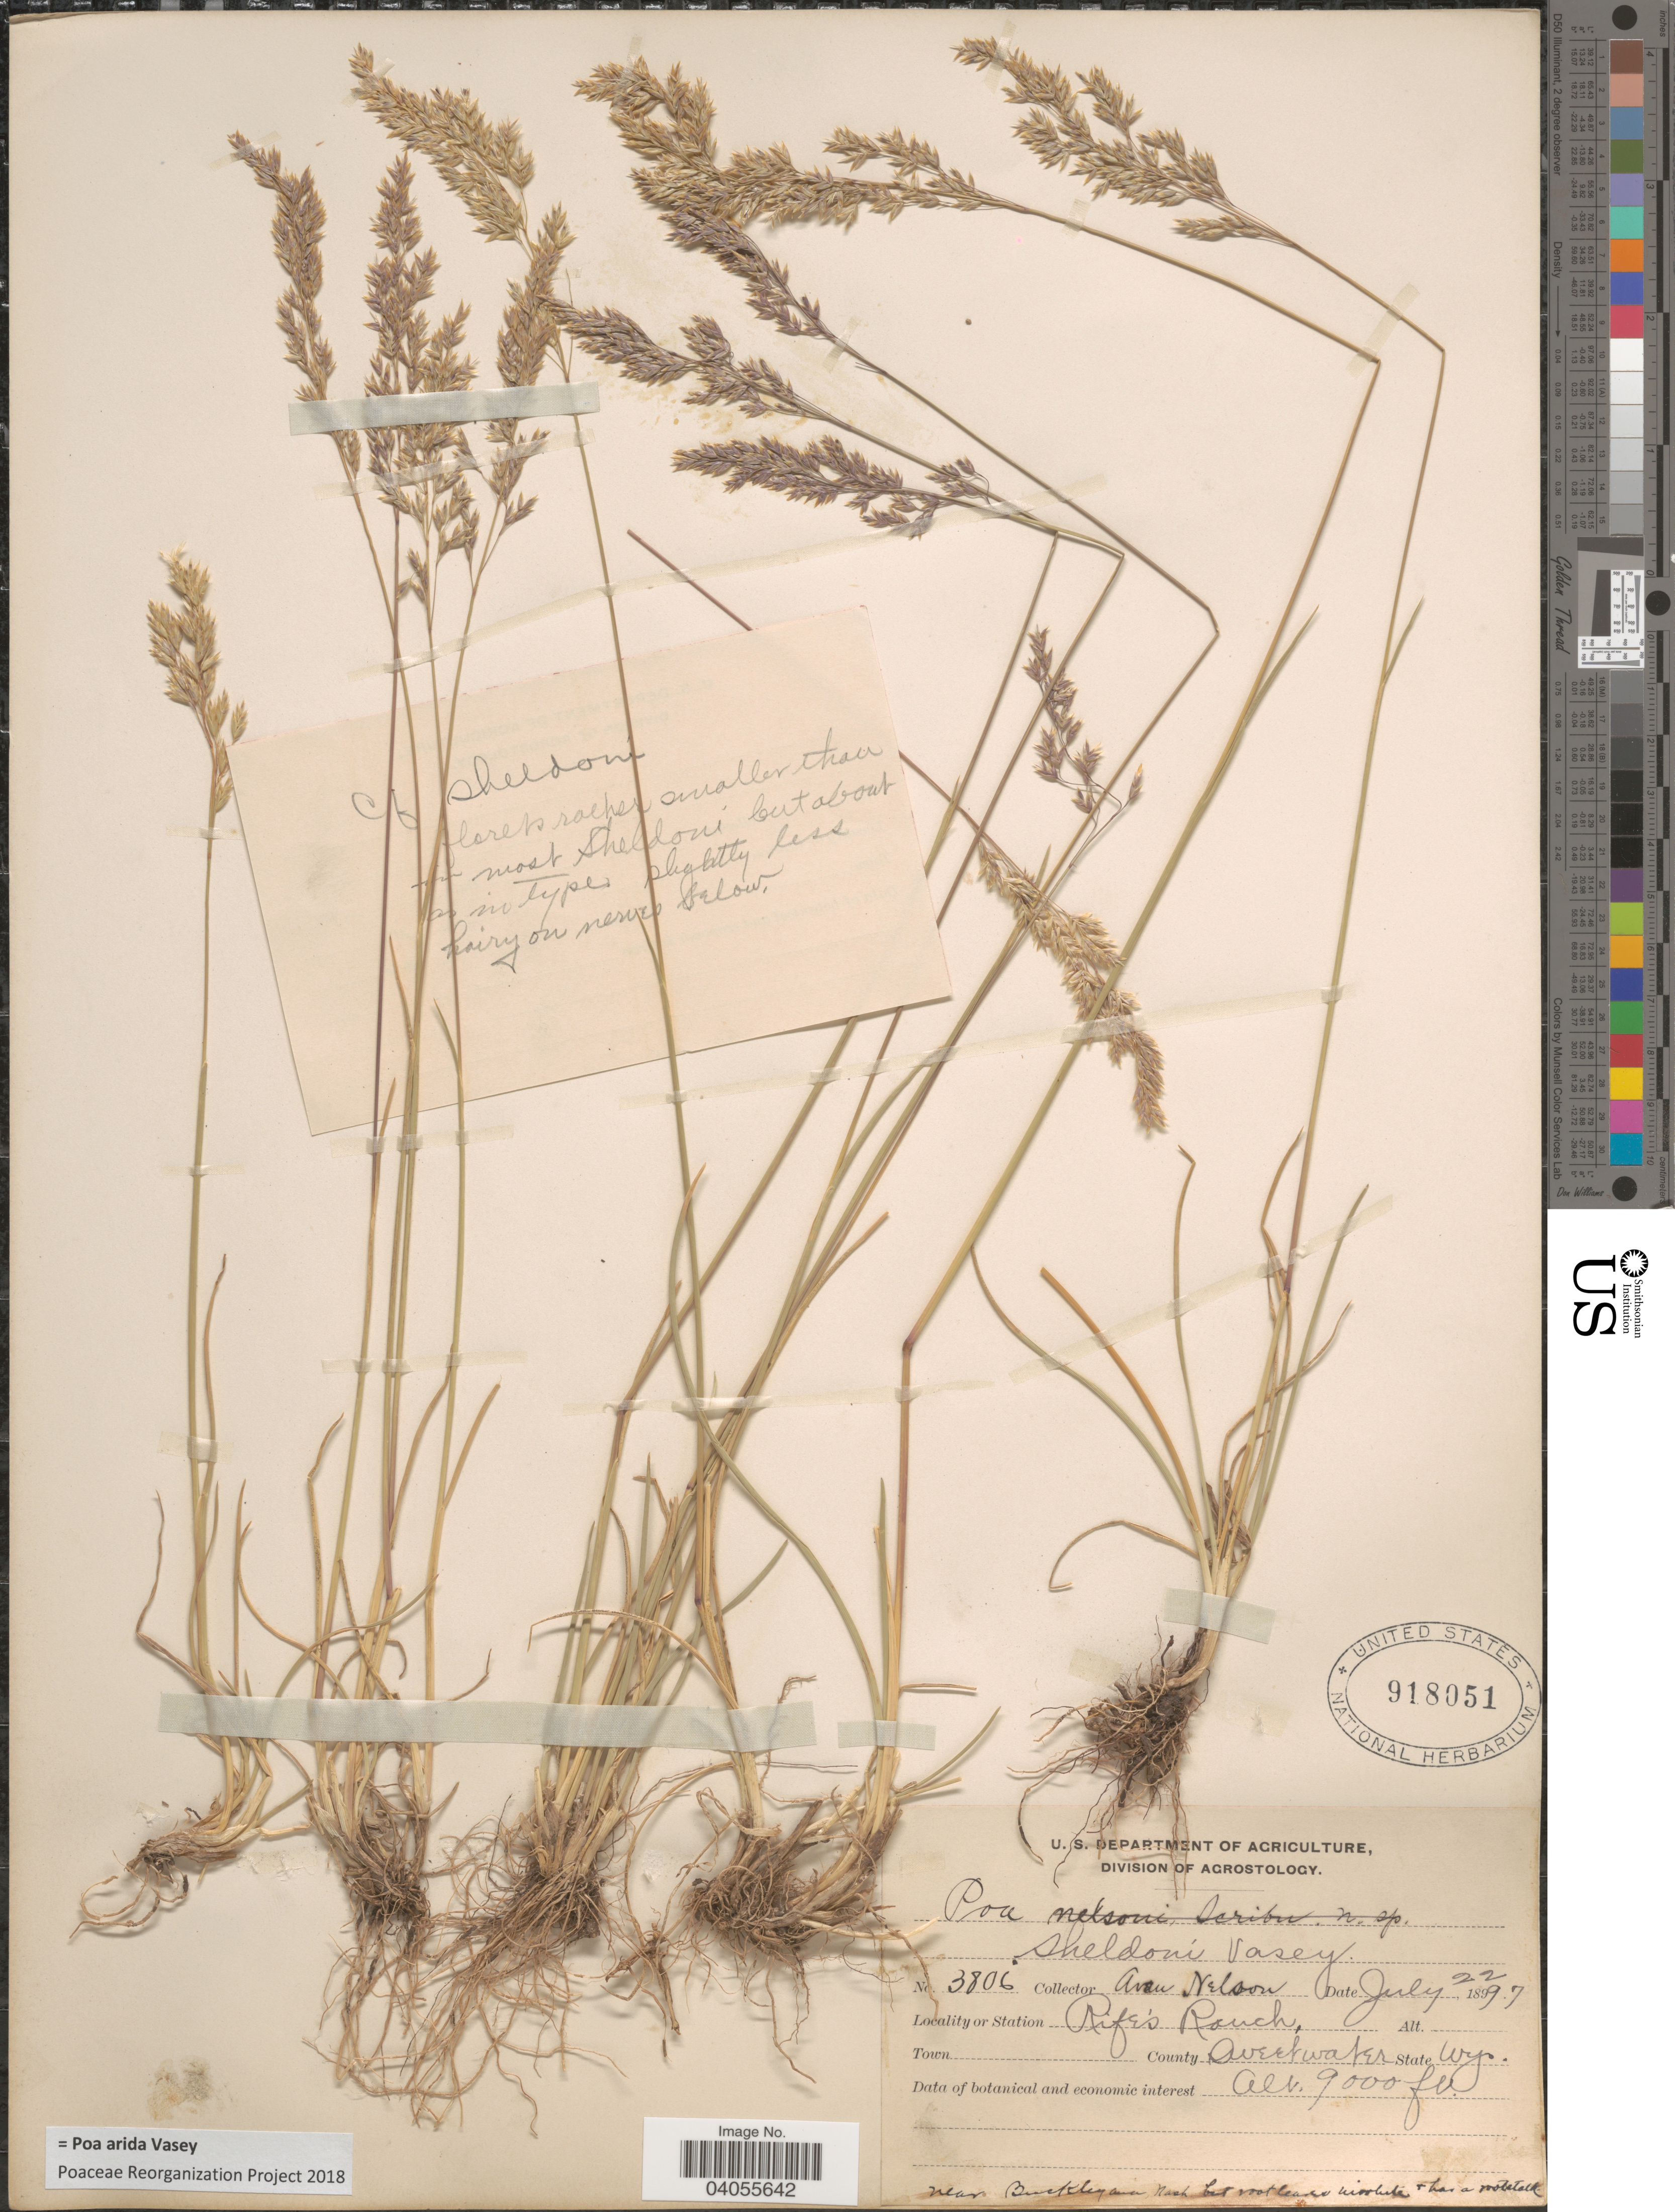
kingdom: Plantae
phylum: Tracheophyta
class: Liliopsida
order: Poales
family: Poaceae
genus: Poa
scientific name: Poa arida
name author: Vasey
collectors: A. Nelson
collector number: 3806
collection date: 1897-07-22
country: United States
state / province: Wyoming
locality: Station Rife's Ranche. County Sweetwater.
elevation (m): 2743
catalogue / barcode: US 918051